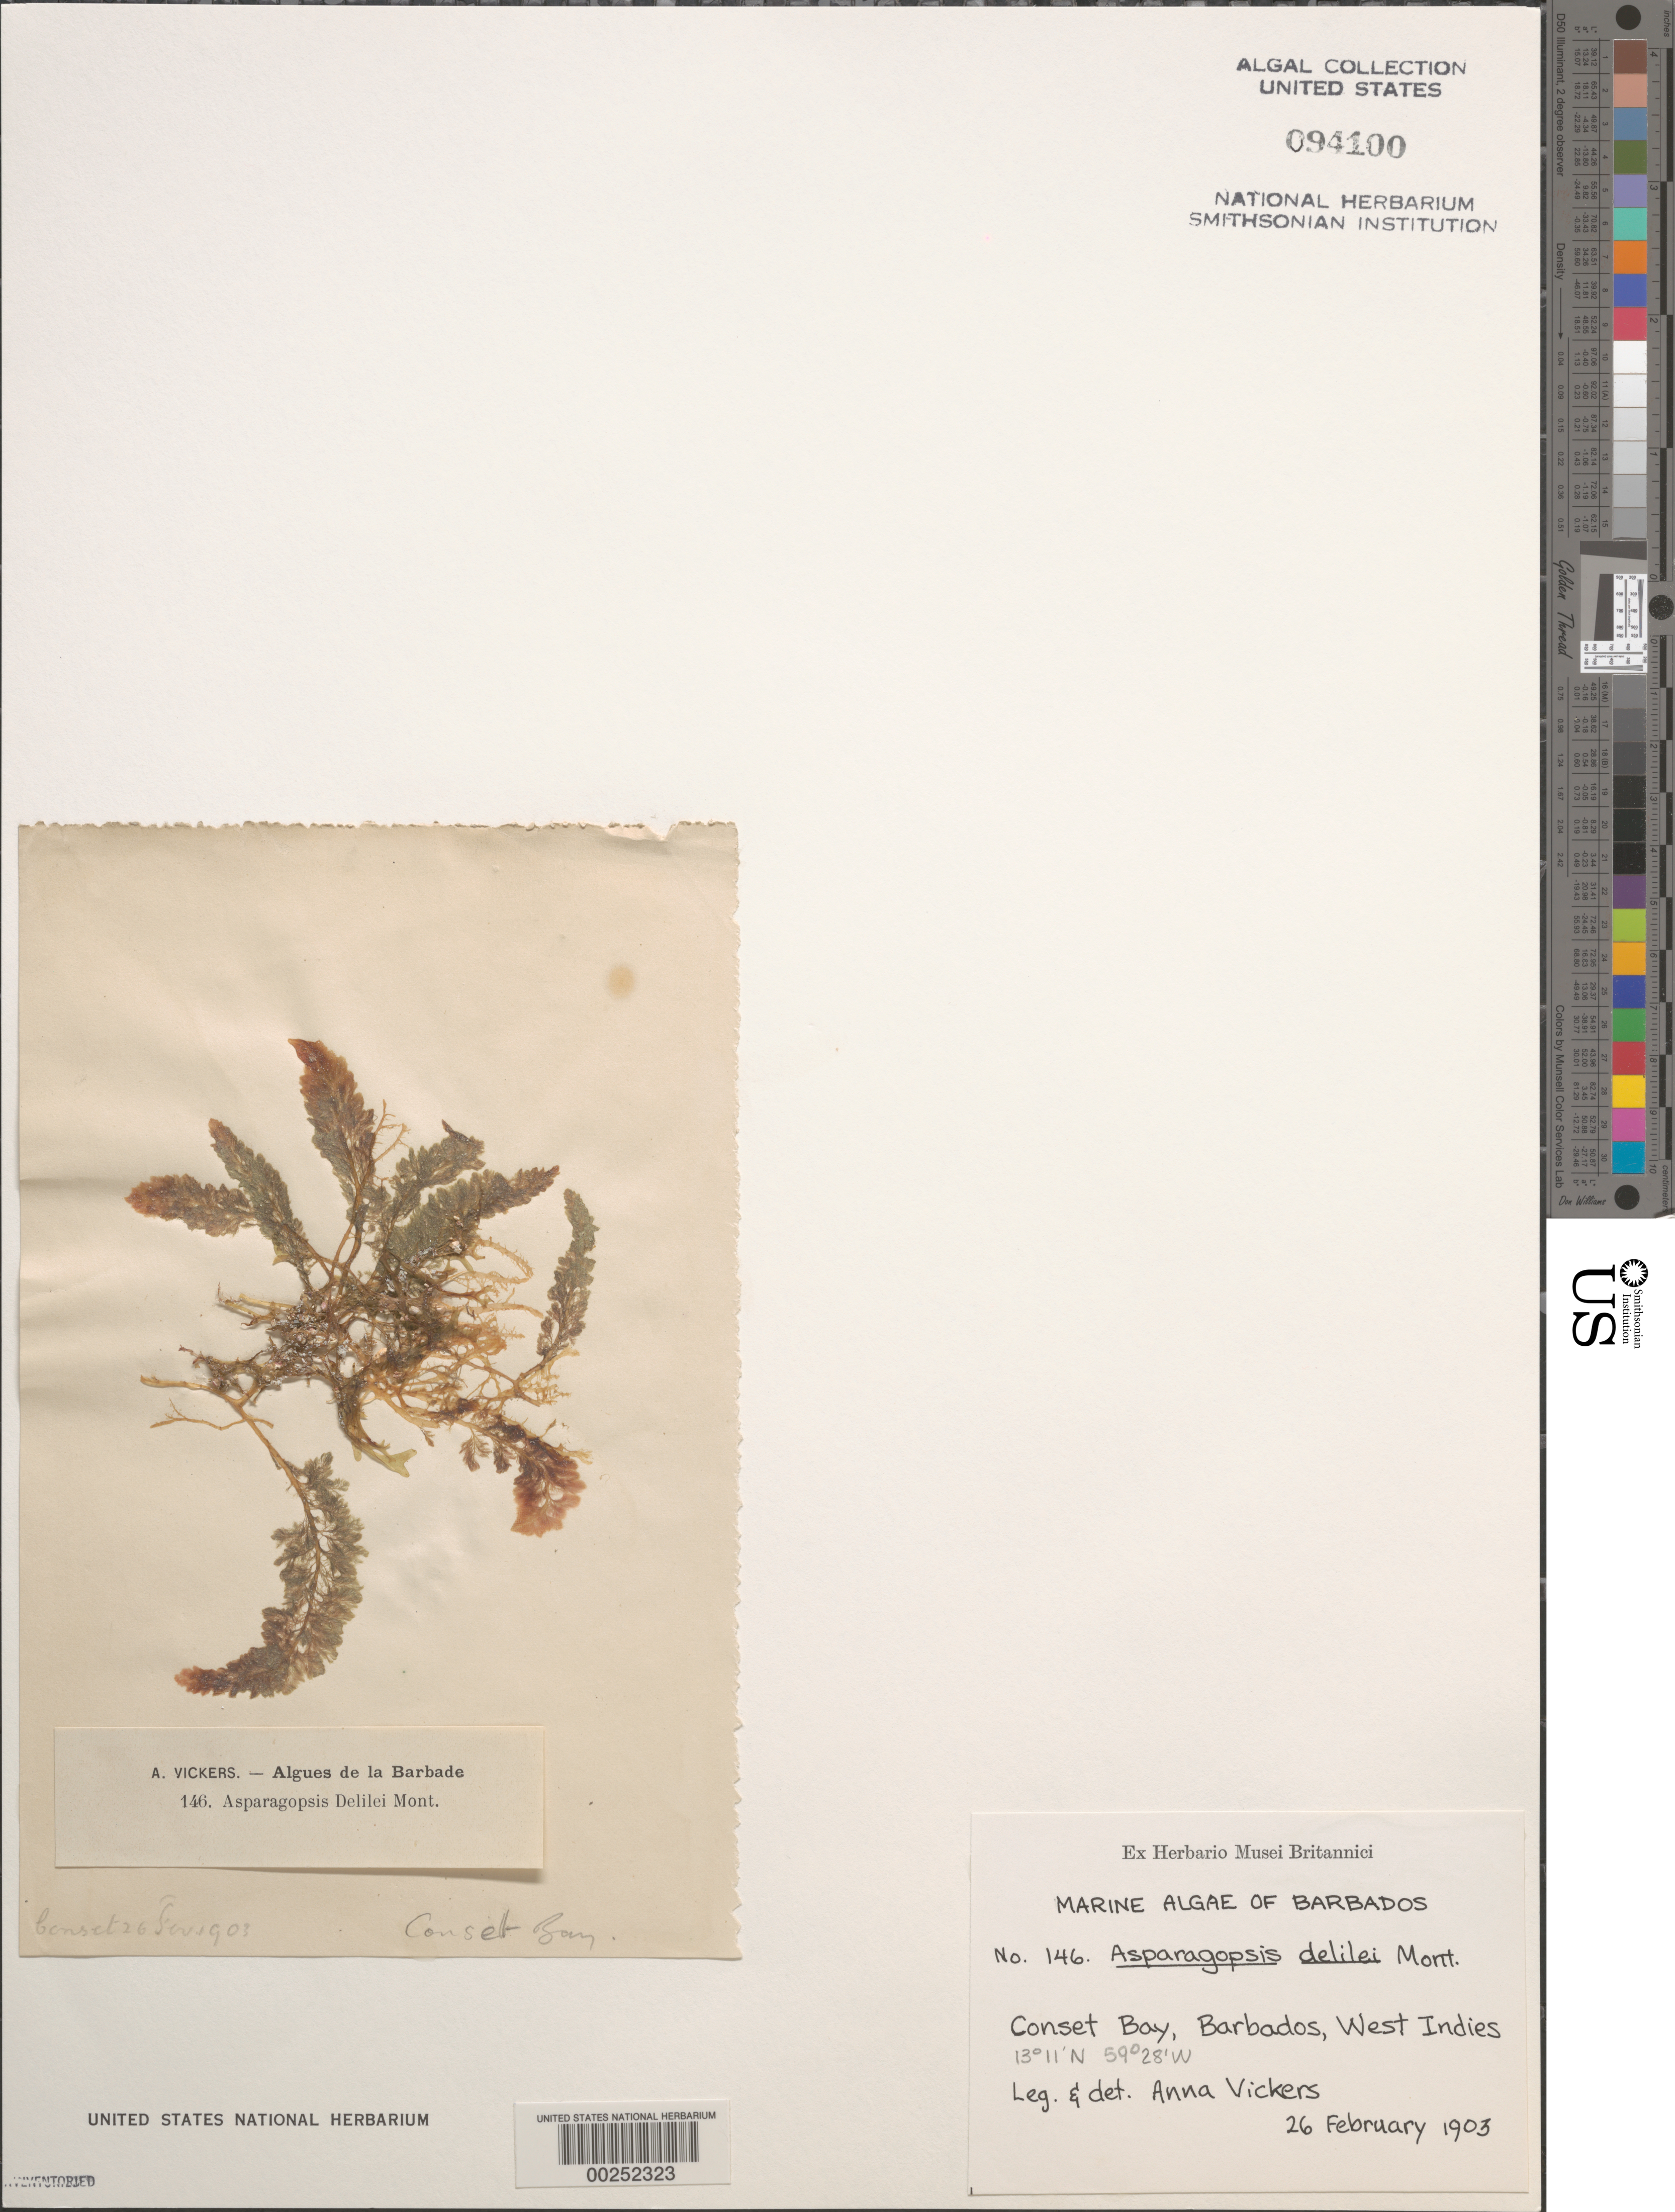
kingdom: Plantae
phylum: Rhodophyta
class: Florideophyceae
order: Bonnemaisoniales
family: Bonnemaisoniaceae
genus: Asparagopsis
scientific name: Asparagopsis delilei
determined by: Vickers, A.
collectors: A. Vickers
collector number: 146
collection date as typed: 26 Feb 1903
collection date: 1903-02-26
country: Barbados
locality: Conset Bay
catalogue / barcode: US 94100